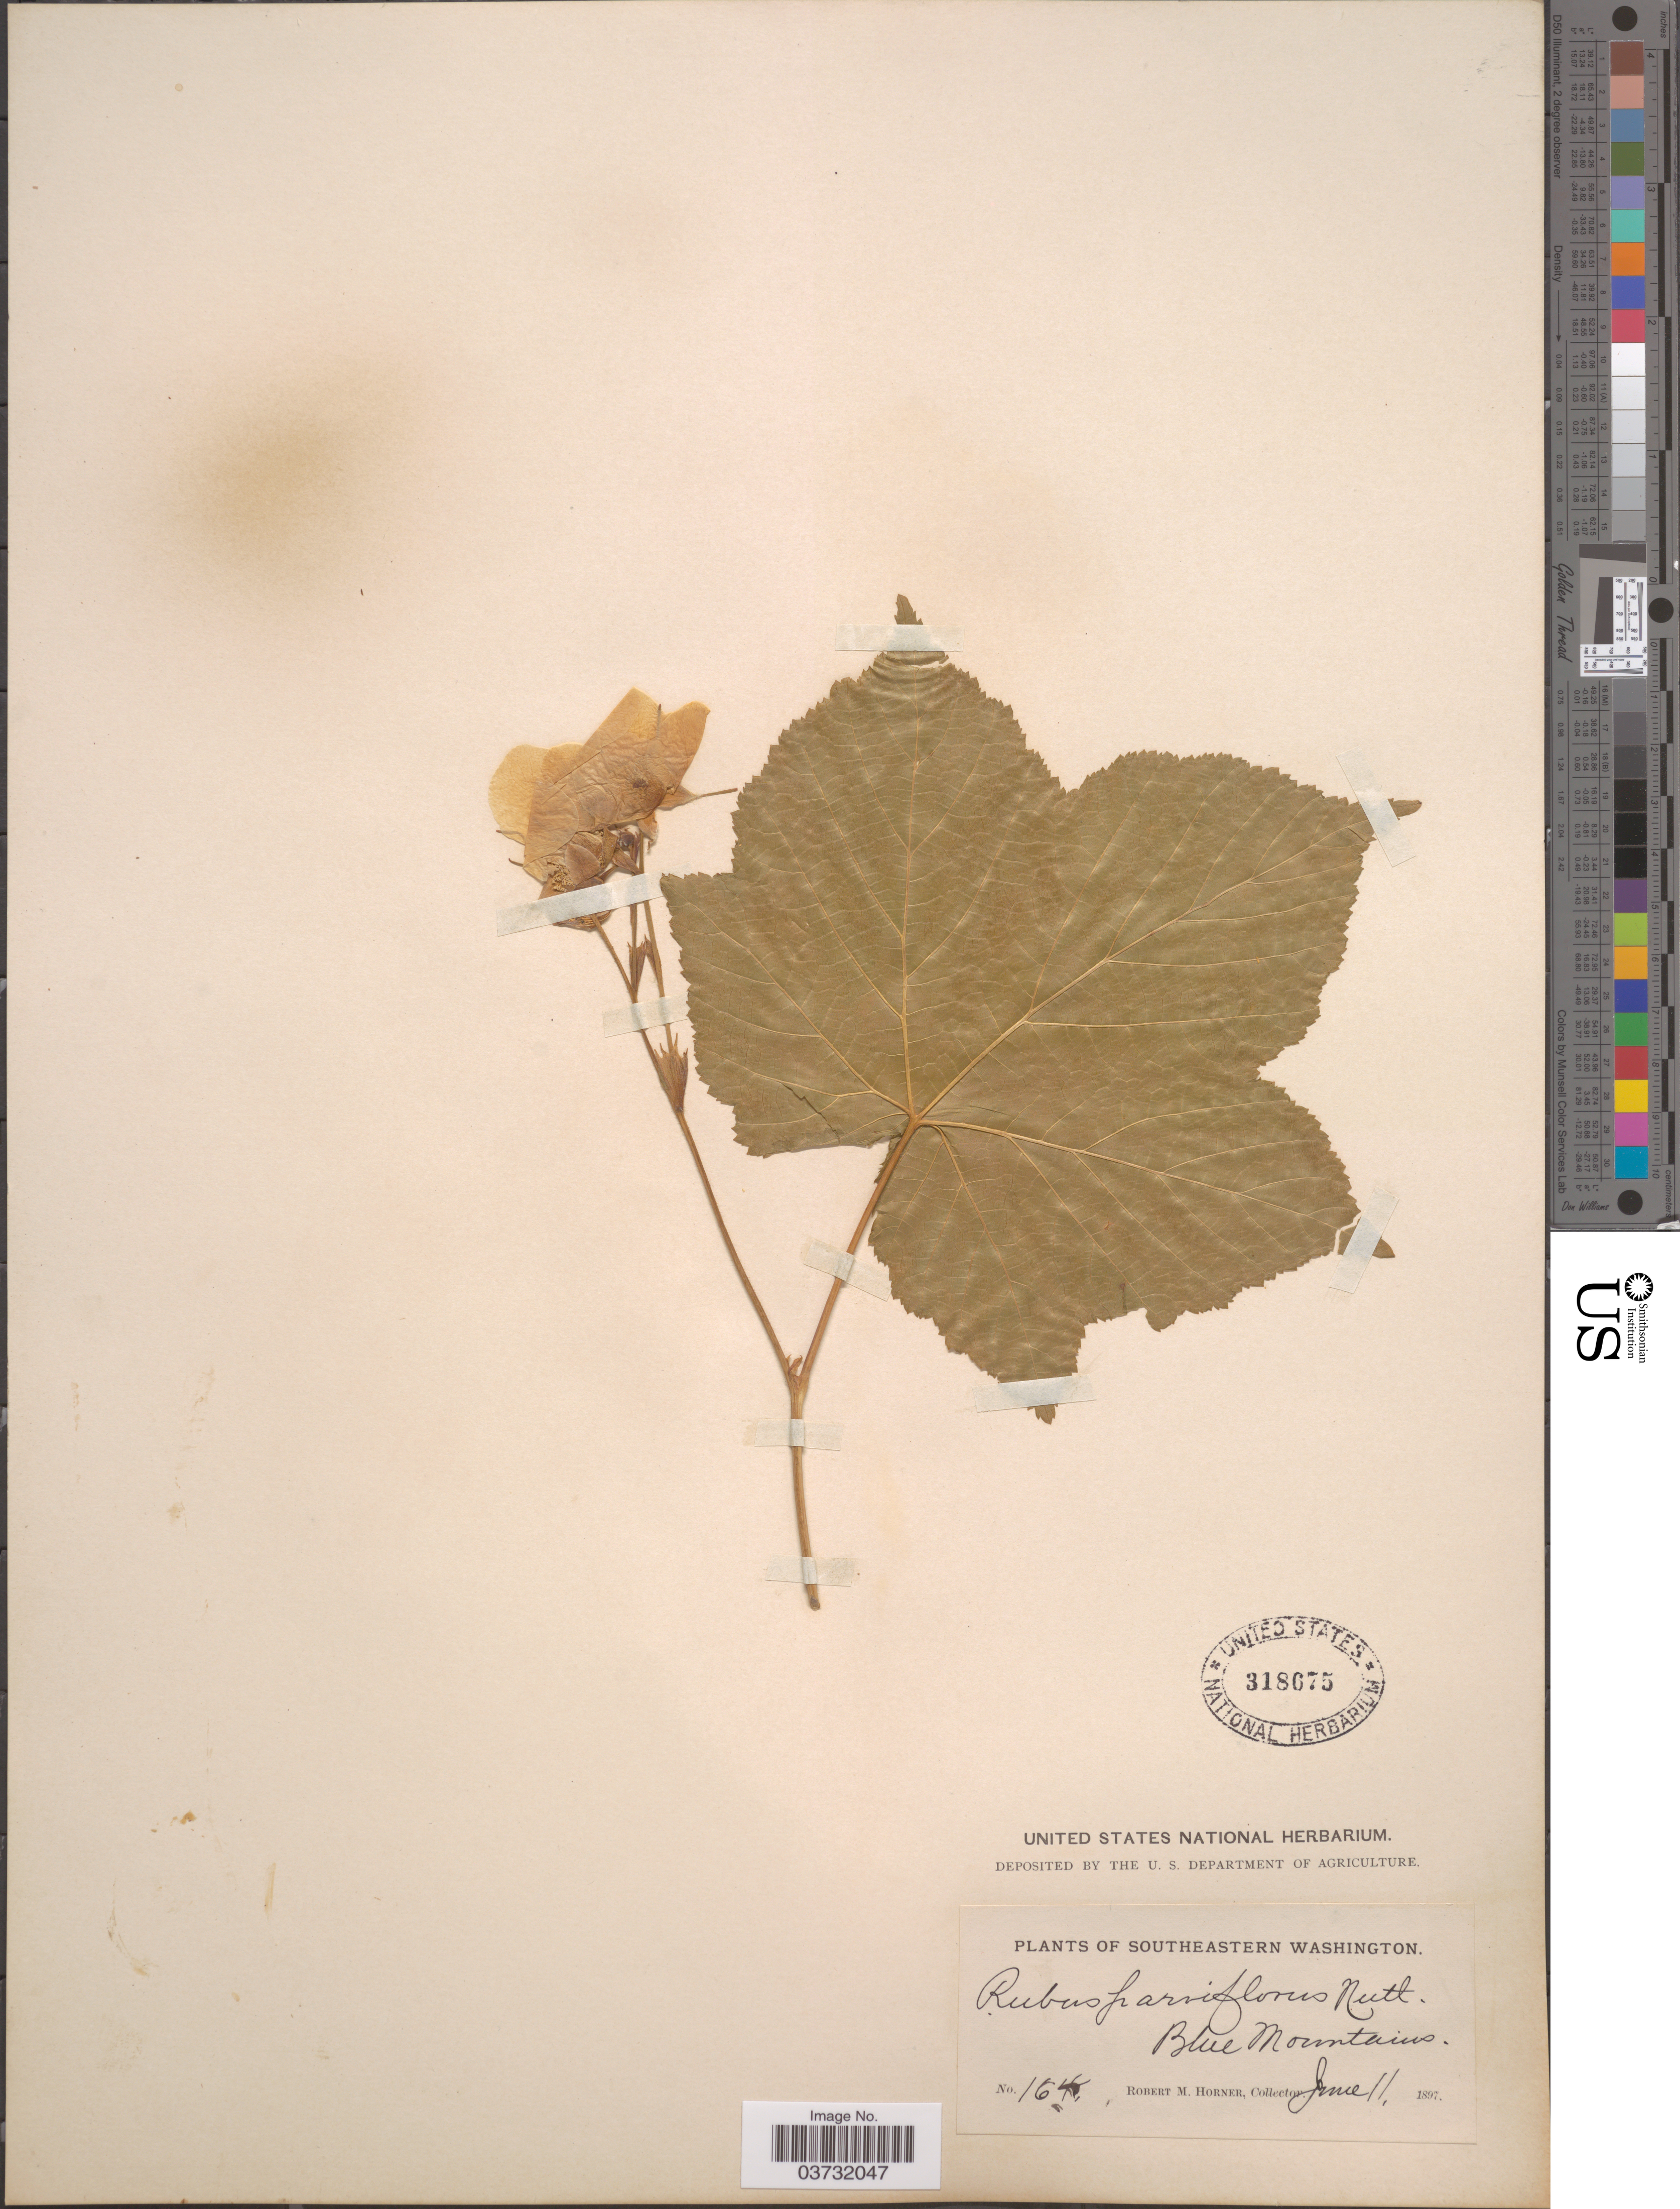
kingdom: Plantae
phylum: Tracheophyta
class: Magnoliopsida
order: Rosales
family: Rosaceae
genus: Rubus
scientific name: Rubus parviflorus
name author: Nutt.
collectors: R. Horner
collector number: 164*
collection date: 1897-06-11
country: United States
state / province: Washington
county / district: Clallam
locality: Southeastern Washington. Blue Mountains.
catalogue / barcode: US 318675